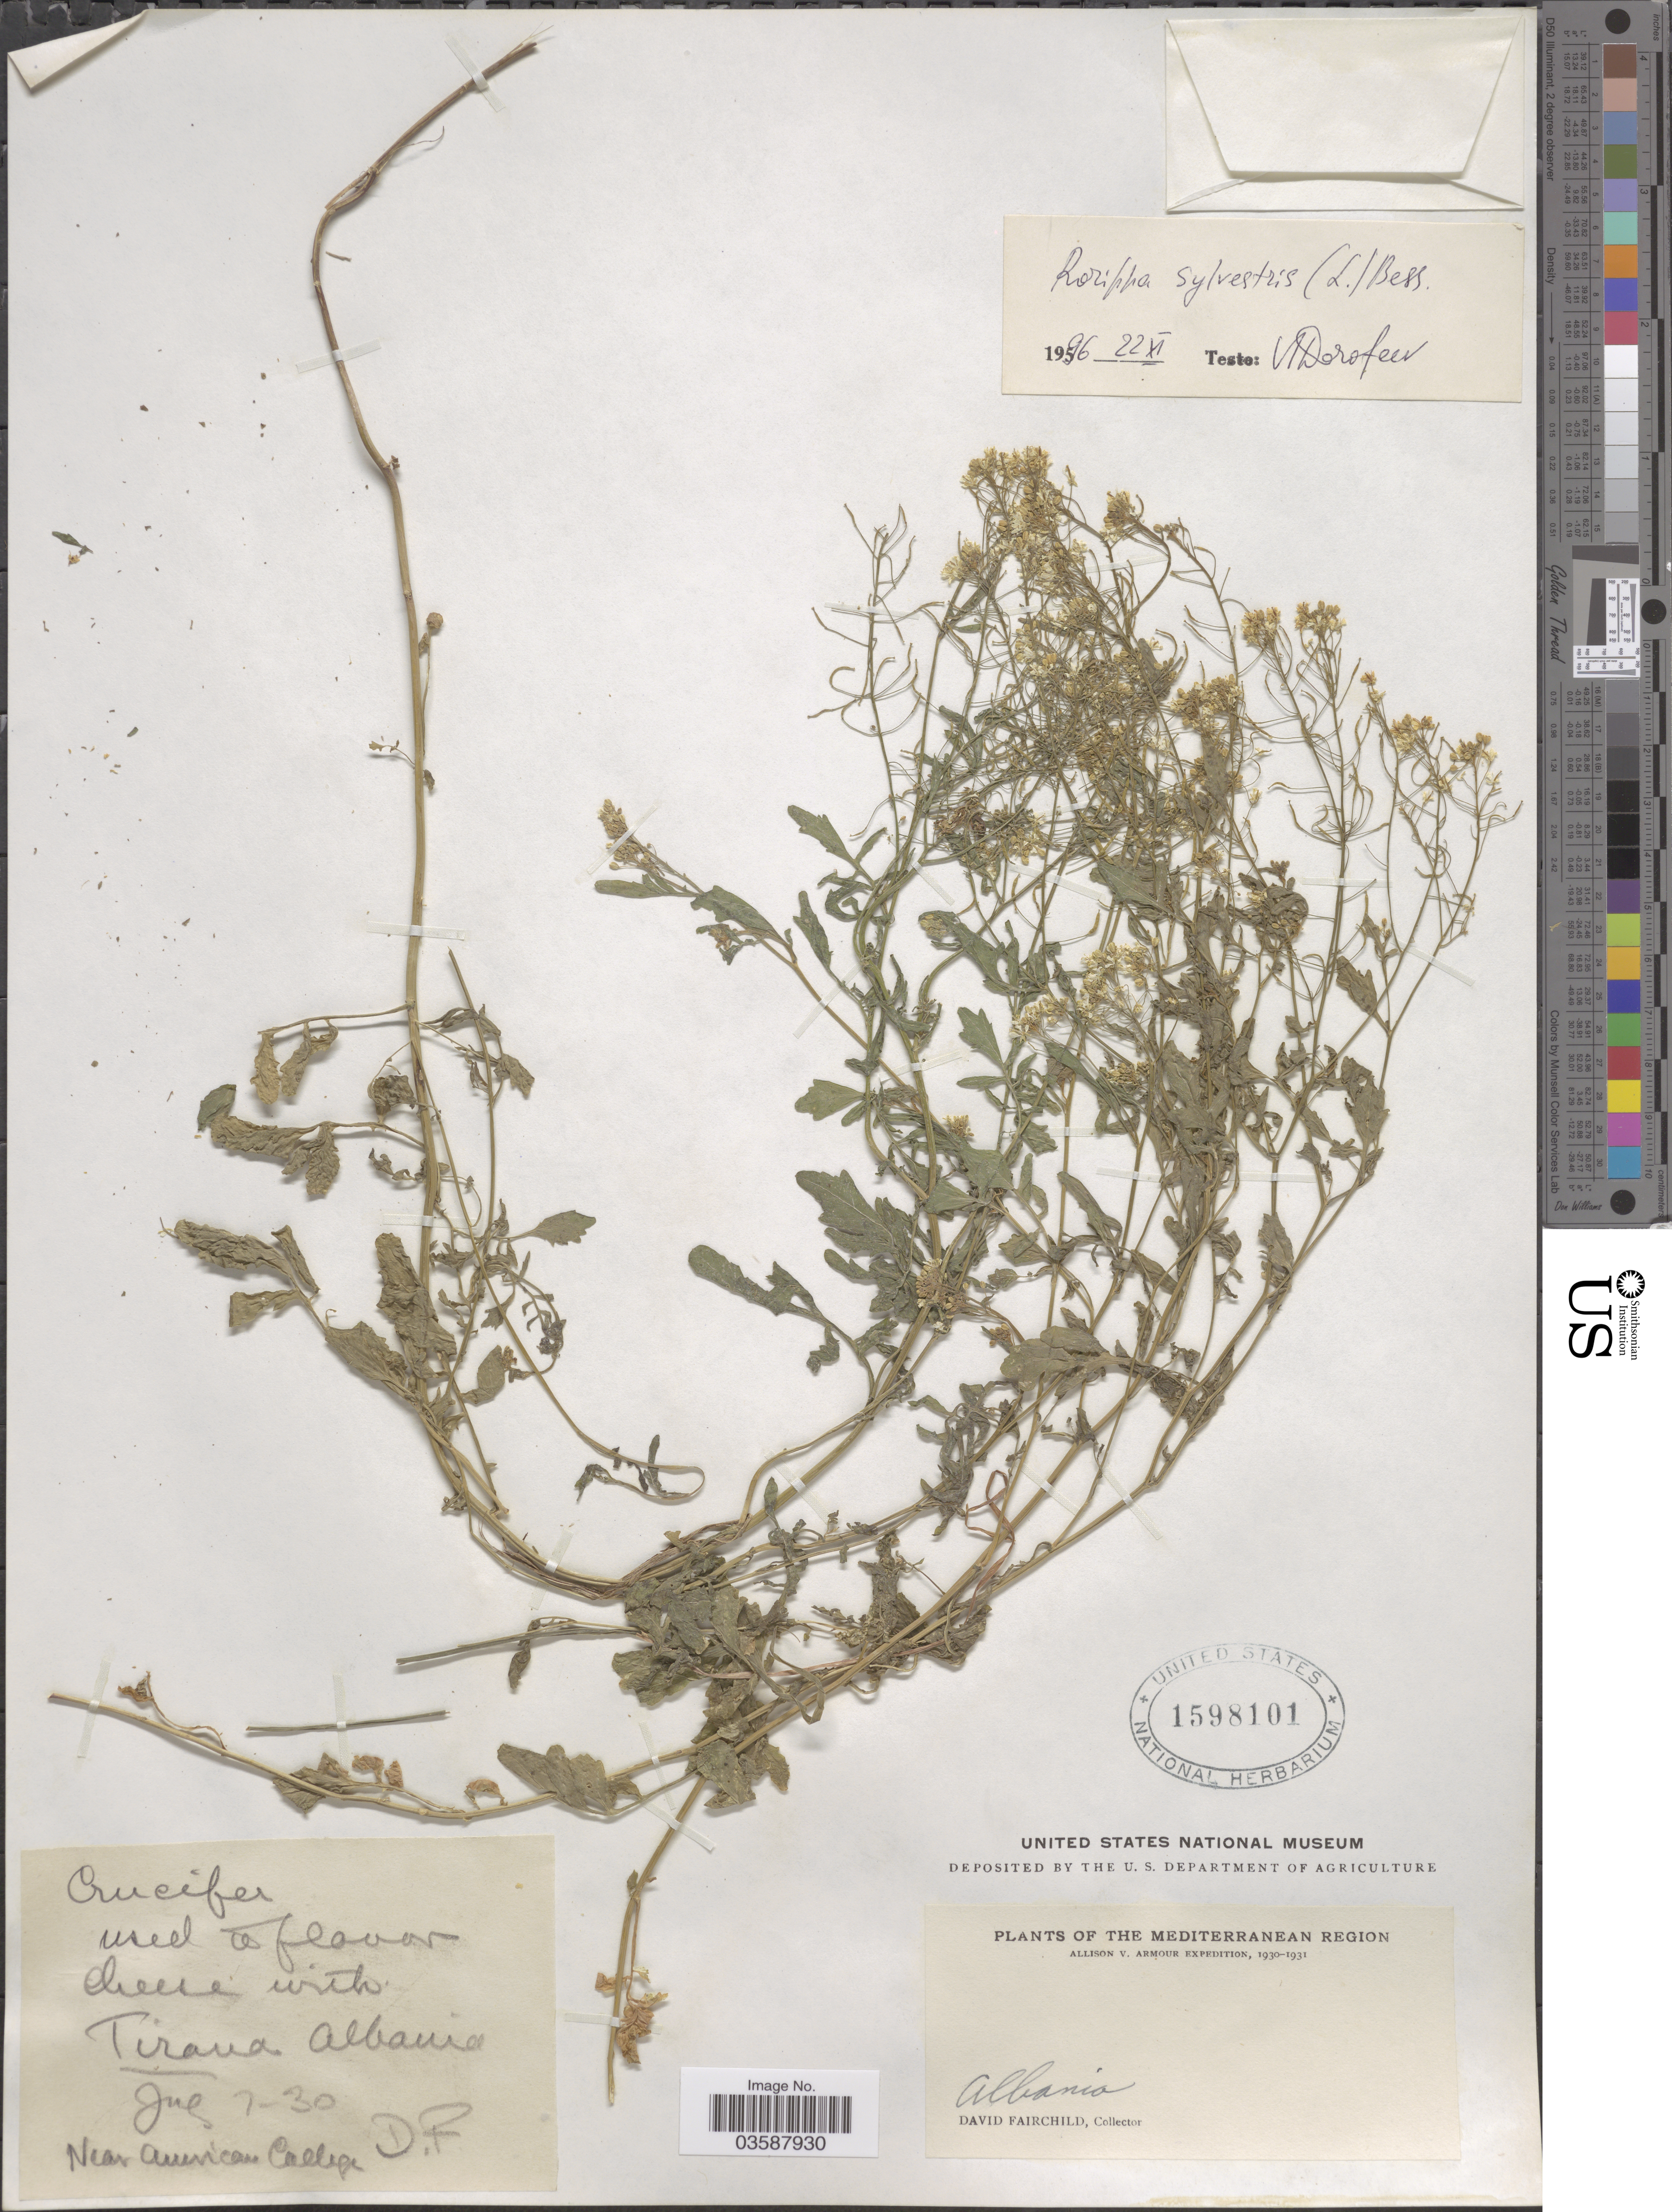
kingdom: Plantae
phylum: Tracheophyta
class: Magnoliopsida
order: Brassicales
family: Brassicaceae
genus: Rorippa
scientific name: Rorippa sylvestris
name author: (L.) Besser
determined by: Dorofeyev, V. I.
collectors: D. Fairchild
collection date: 1930-07-07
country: Albania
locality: The Mediterranean Region. Near American College, D.F.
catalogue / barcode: US 1598101